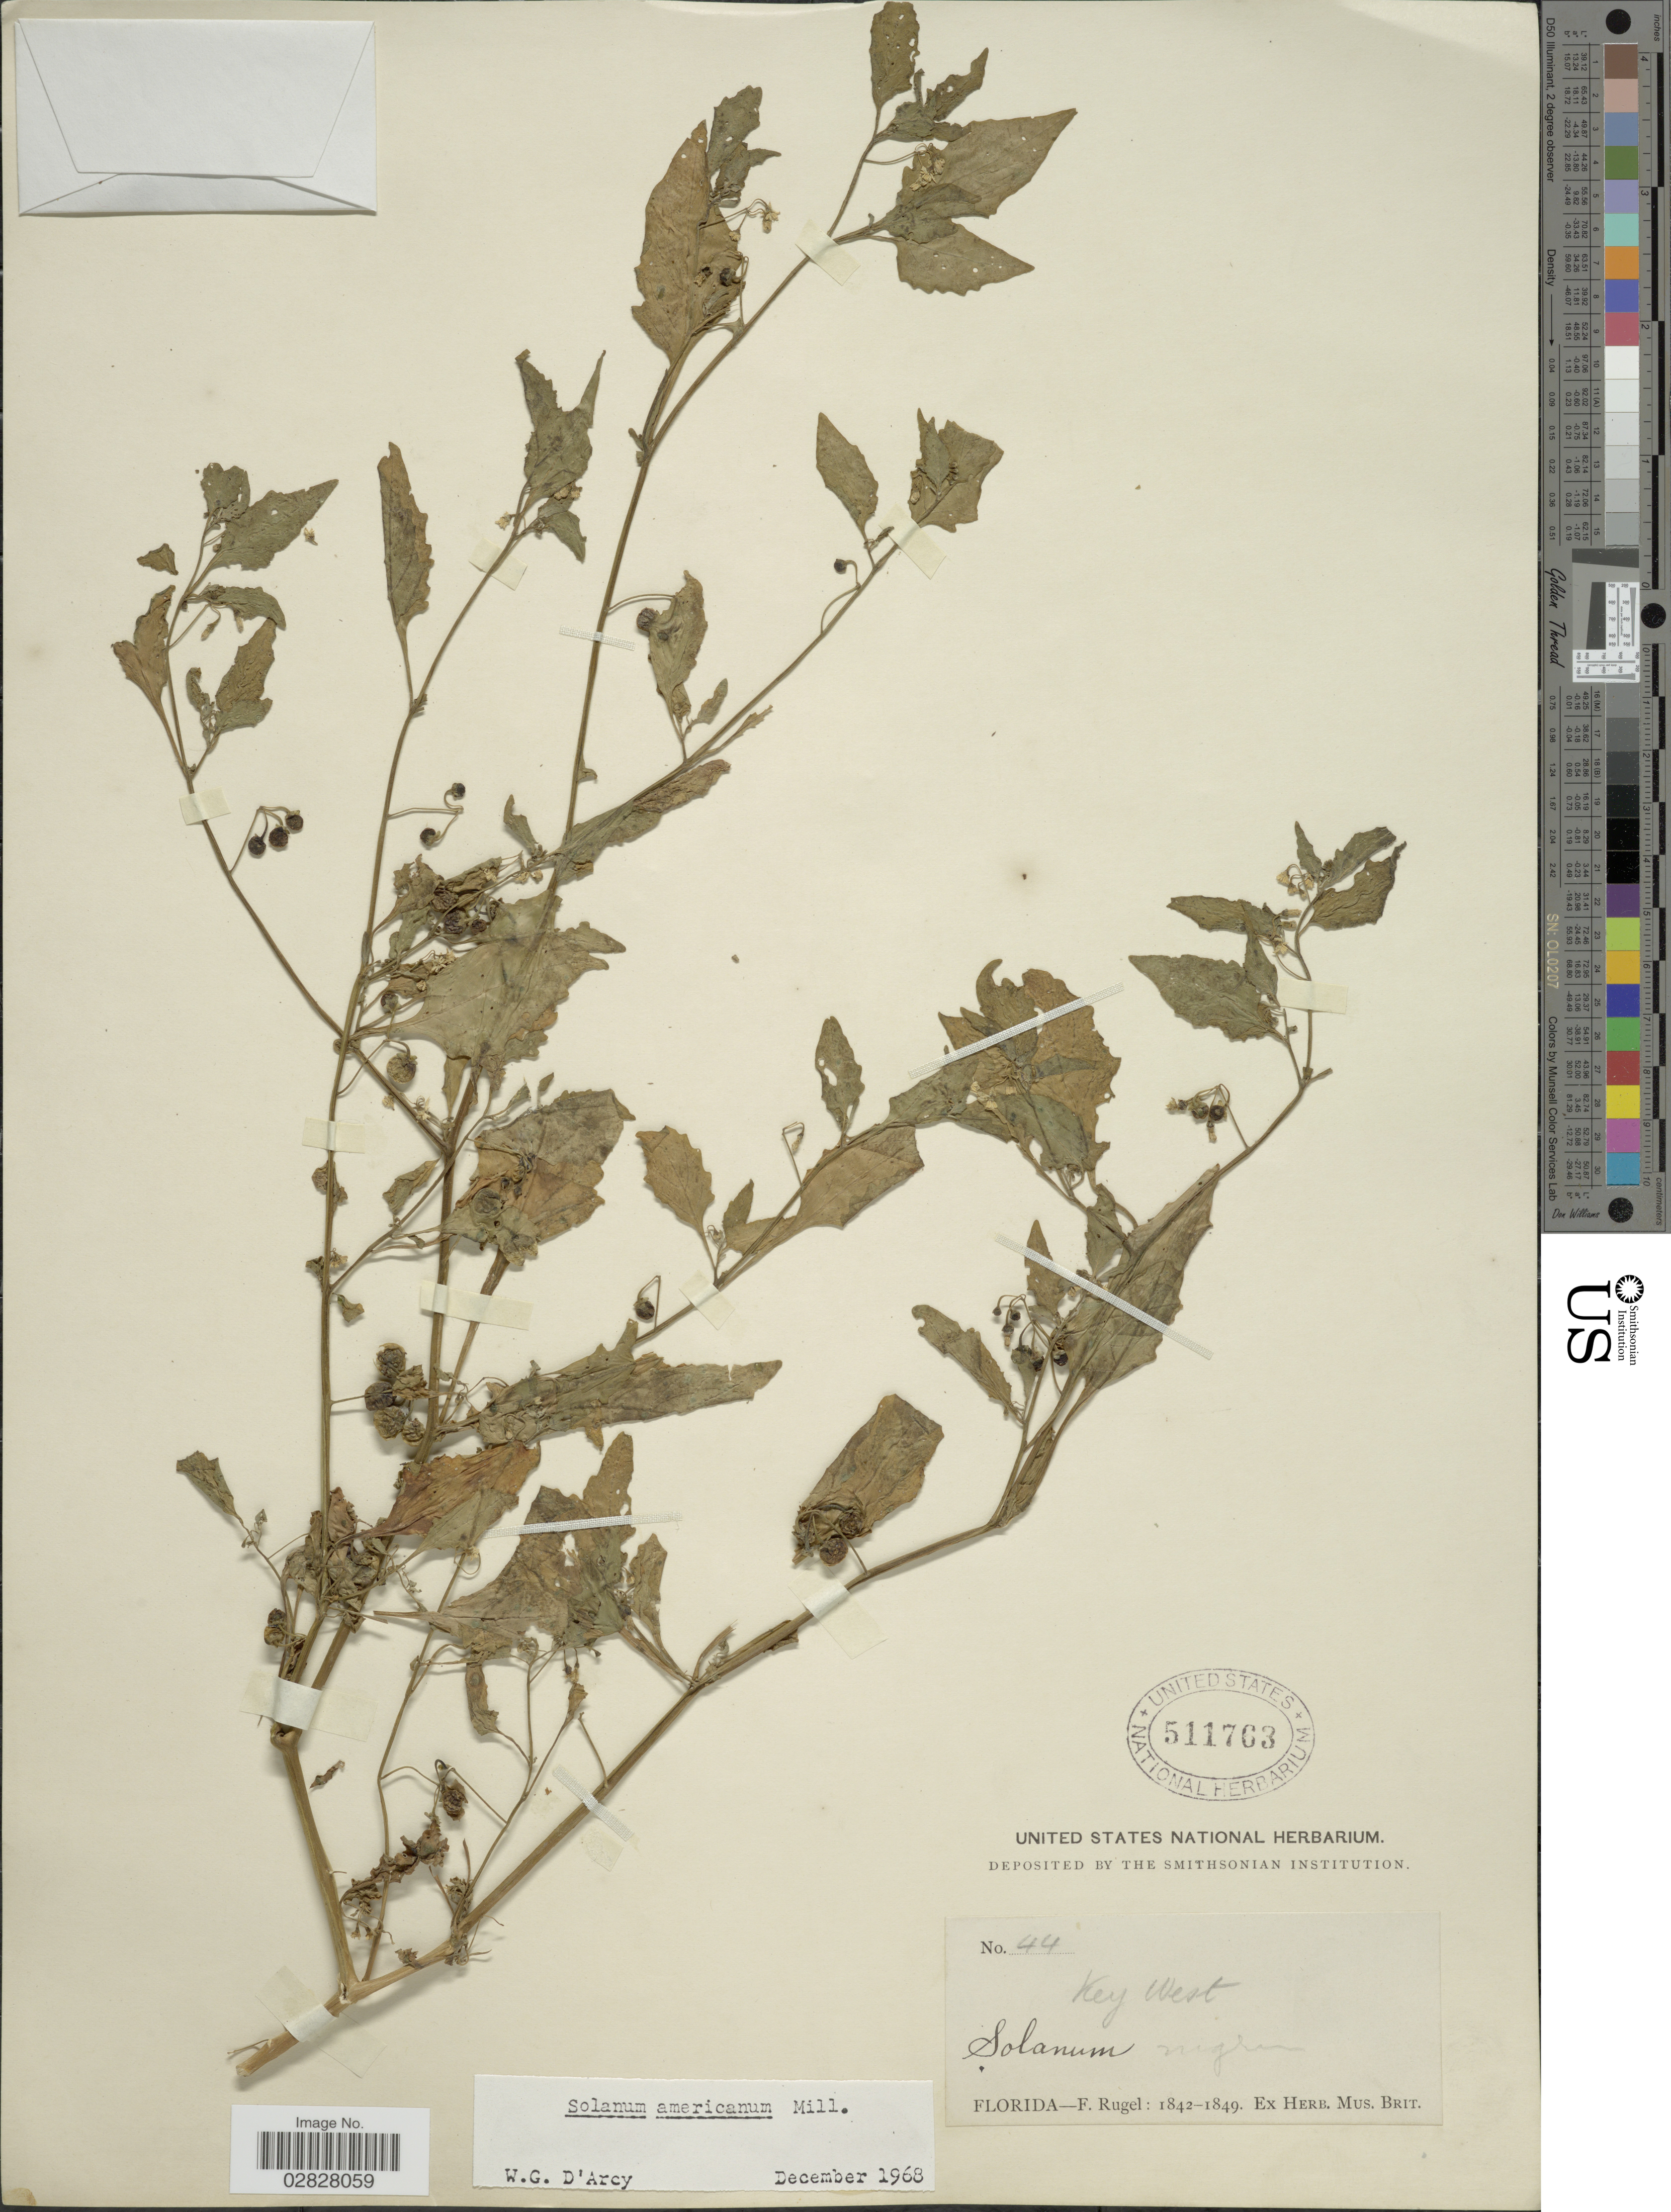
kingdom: Plantae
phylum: Tracheophyta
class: Magnoliopsida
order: Solanales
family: Solanaceae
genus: Solanum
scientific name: Solanum americanum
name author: Mill.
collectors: F. Rugel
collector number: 44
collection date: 1842/1849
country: United States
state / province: Florida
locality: Key West.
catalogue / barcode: US 511763